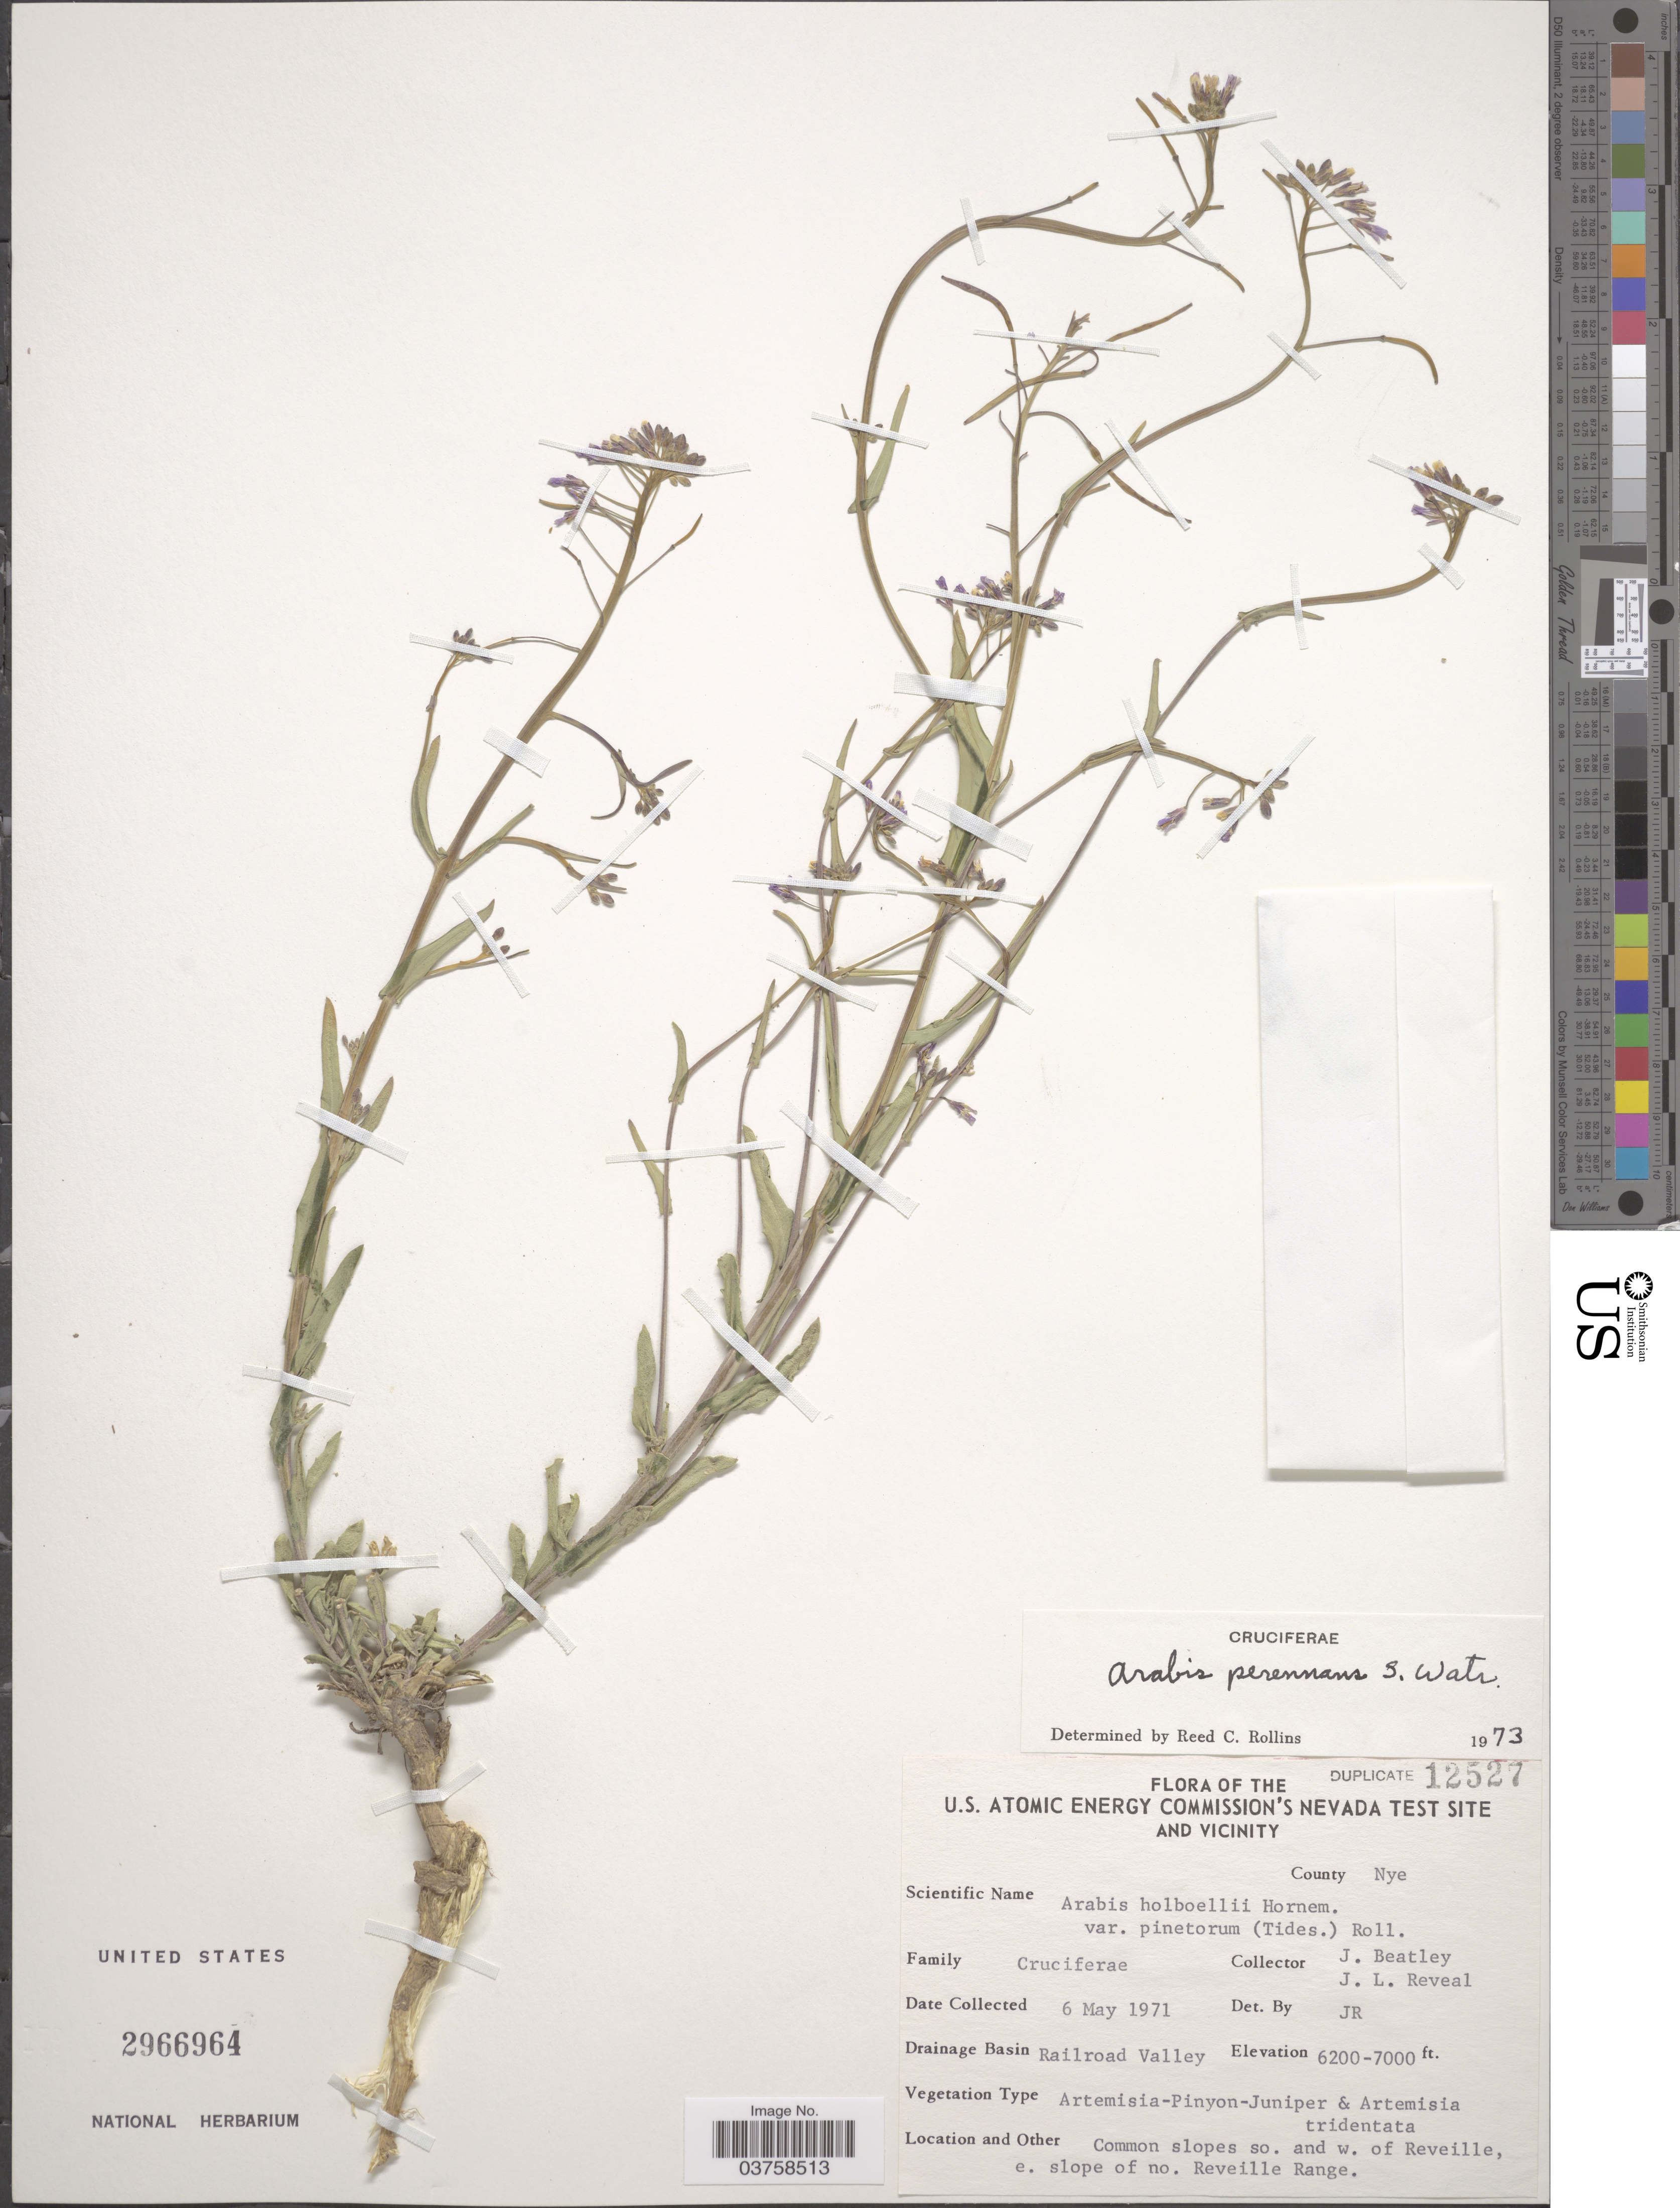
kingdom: Plantae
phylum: Tracheophyta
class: Magnoliopsida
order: Brassicales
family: Brassicaceae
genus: Arabis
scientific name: Arabis perennans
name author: S. Watson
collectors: J. C. Beatley & J. L. Reveal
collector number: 12527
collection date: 1971-05-06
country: United States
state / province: Nevada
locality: U.S. Atomic Energy Commission's Nevada Test Site and Vicinity. County Nye. Drainage Basin Railroad Valley. W. of Reveille, e. slope of no. Reveille Range.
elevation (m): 1890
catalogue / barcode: US 2966964